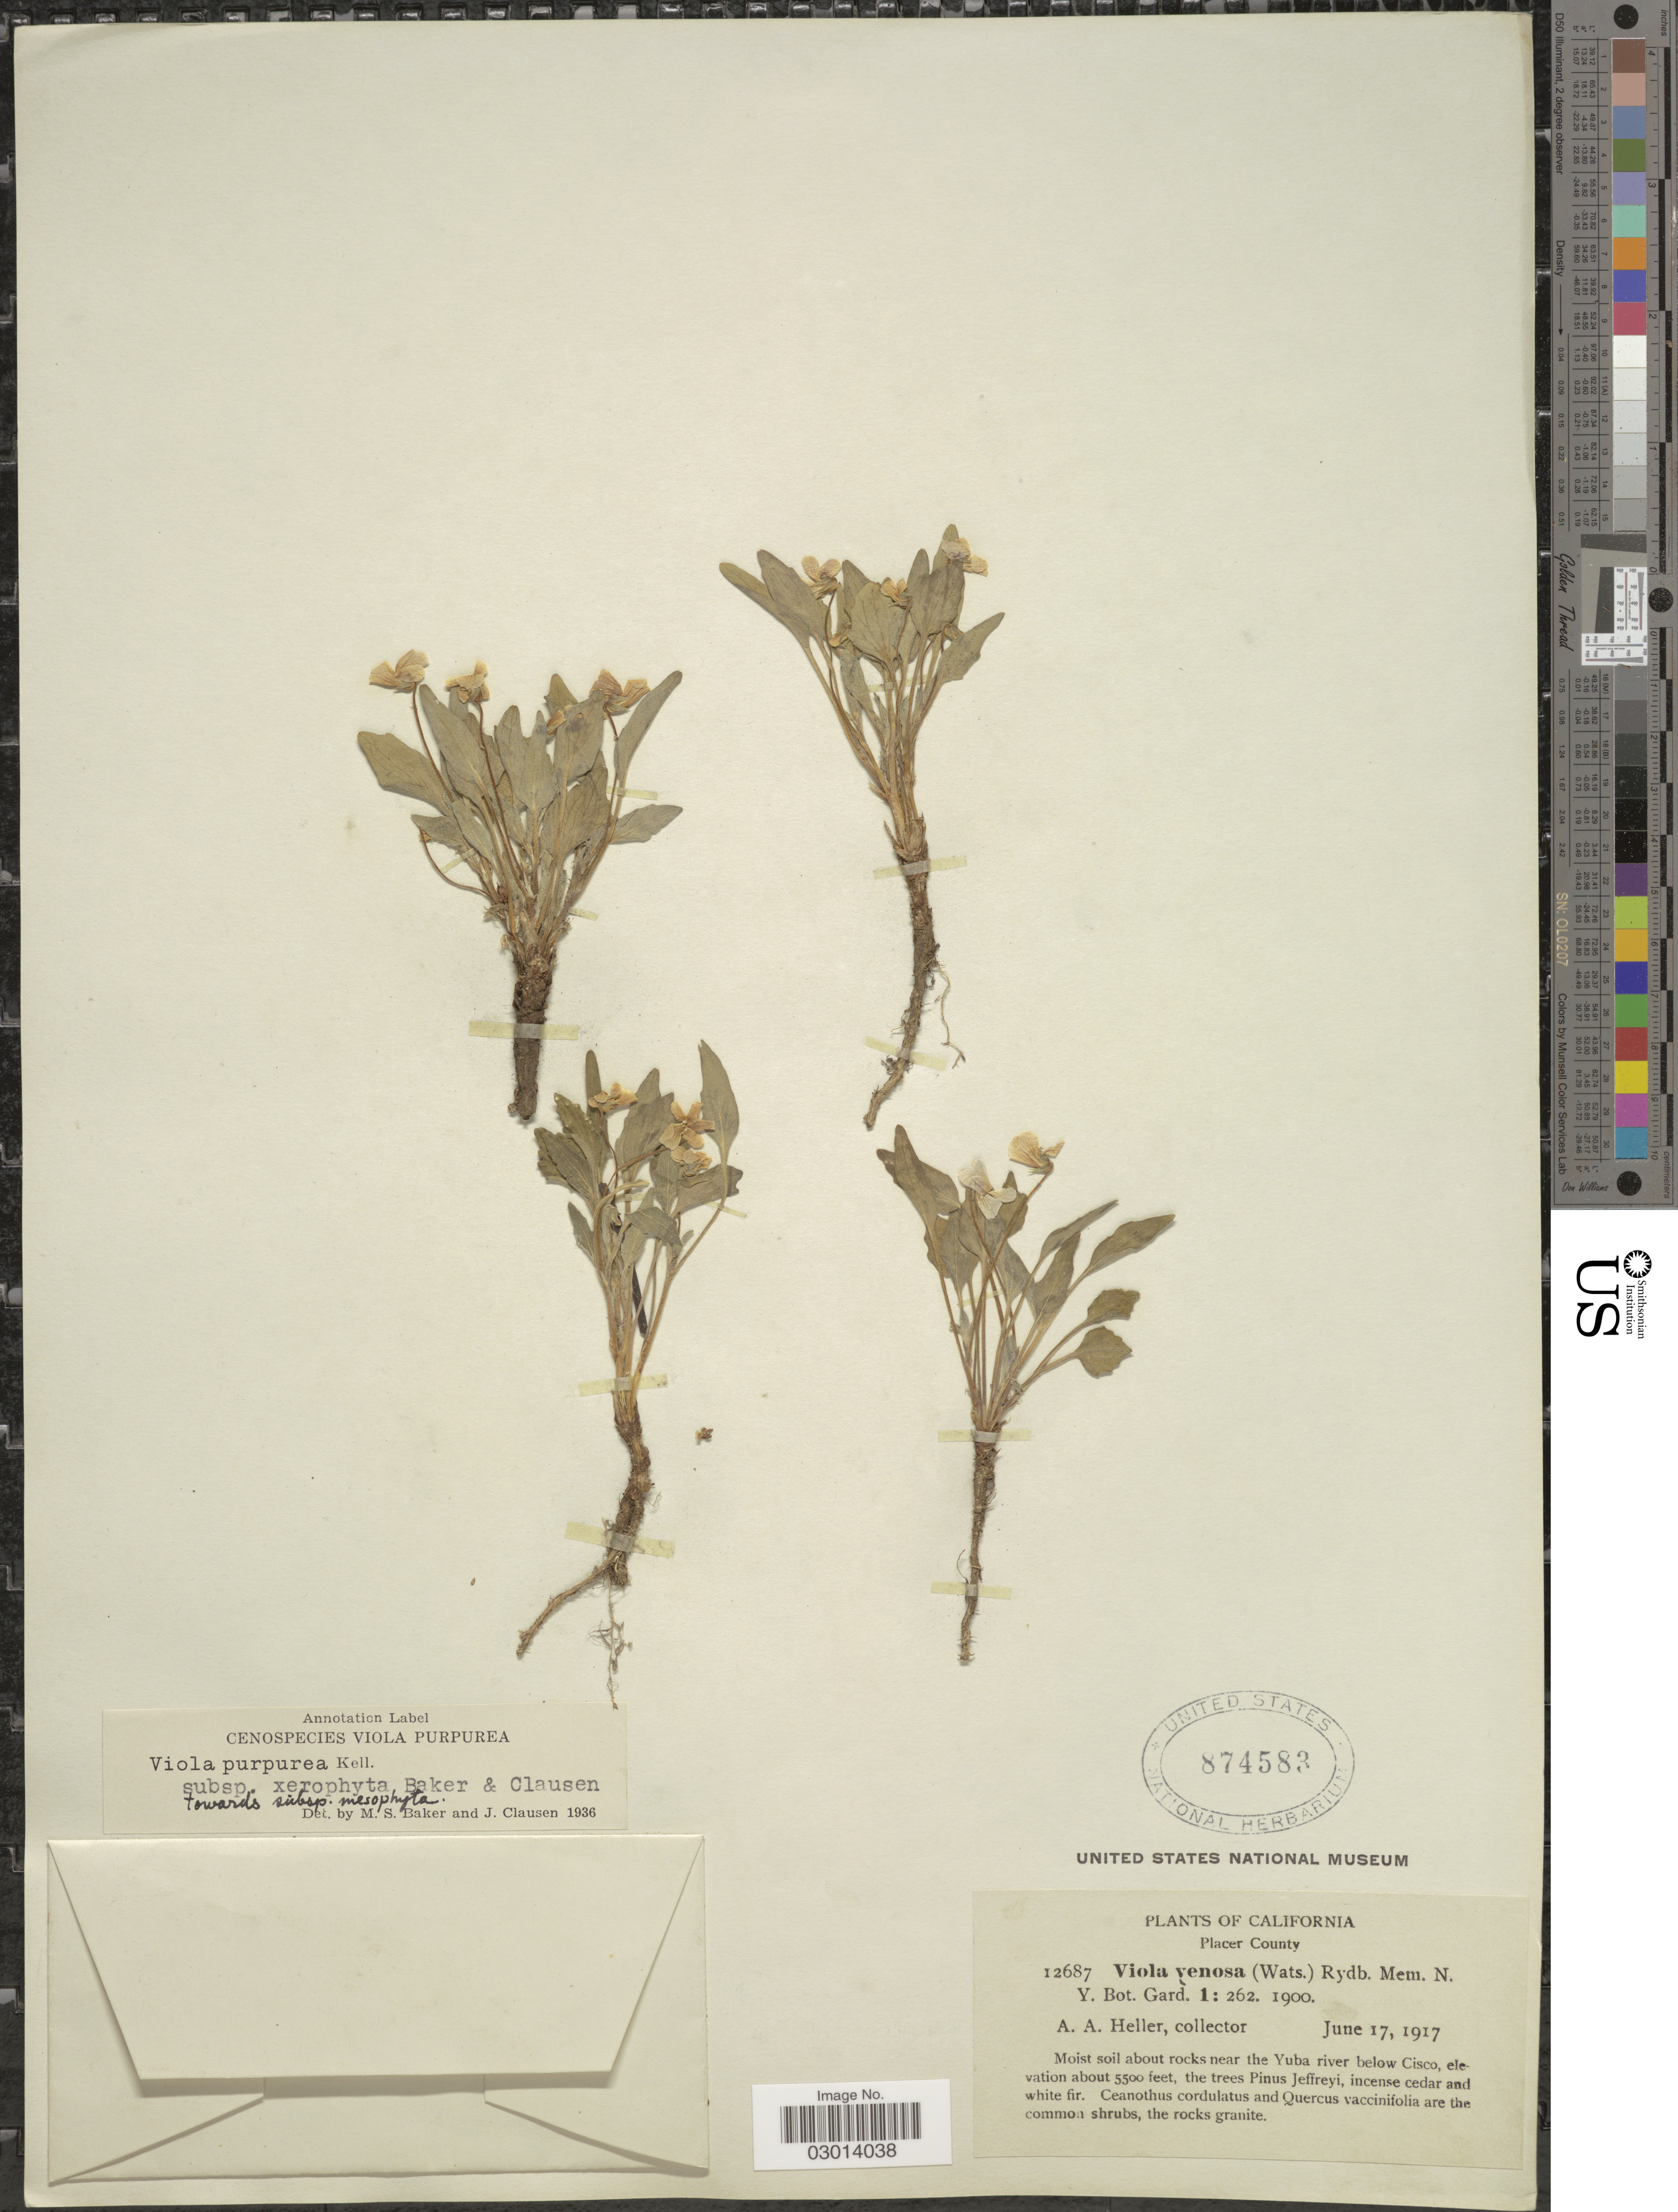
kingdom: Plantae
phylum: Tracheophyta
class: Magnoliopsida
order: Malpighiales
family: Violaceae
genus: Viola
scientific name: Viola purpurea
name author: Kellogg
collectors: A. A. Heller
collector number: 12687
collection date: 1917-06-17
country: United States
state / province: California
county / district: Placer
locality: Placer County. Moist soil about rocks near the Yuba river below Cisco.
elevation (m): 1676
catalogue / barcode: US 874583